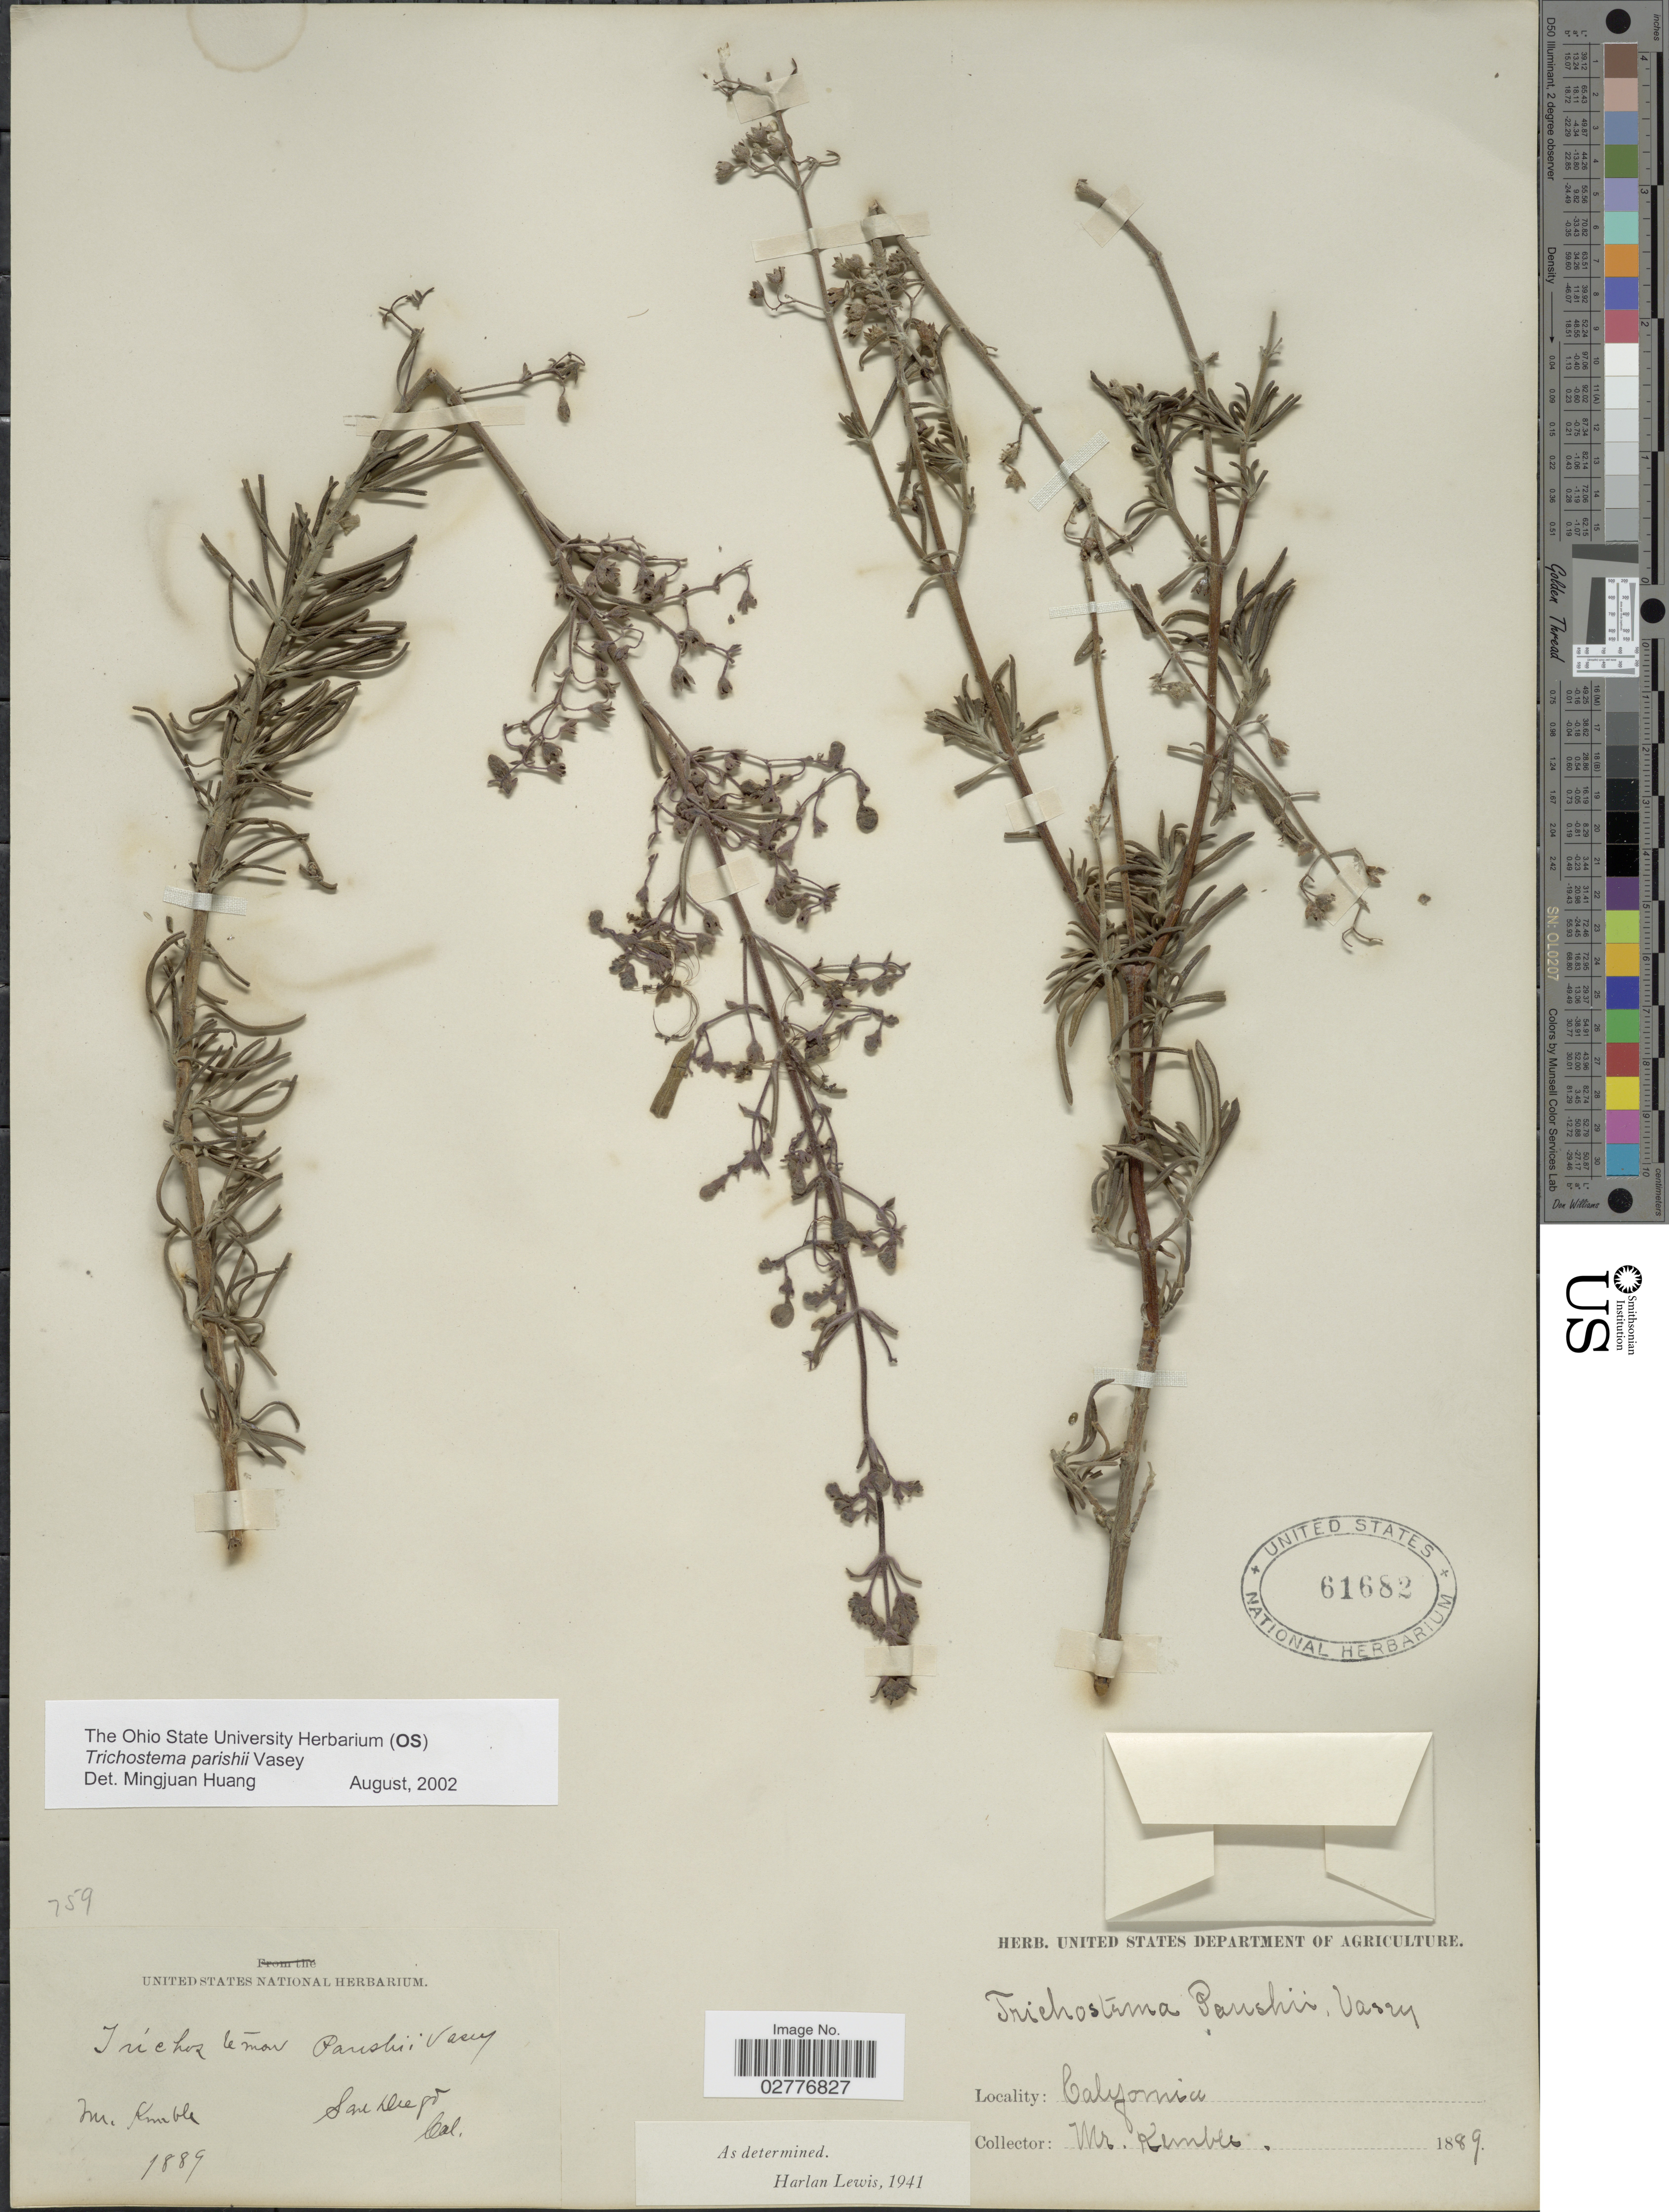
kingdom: Plantae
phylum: Tracheophyta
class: Magnoliopsida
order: Lamiales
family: Lamiaceae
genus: Trichostema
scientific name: Trichostema parishii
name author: Vasey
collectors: -. Kemble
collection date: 1889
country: United States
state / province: California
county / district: San Diego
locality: San Diego.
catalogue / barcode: US 61682